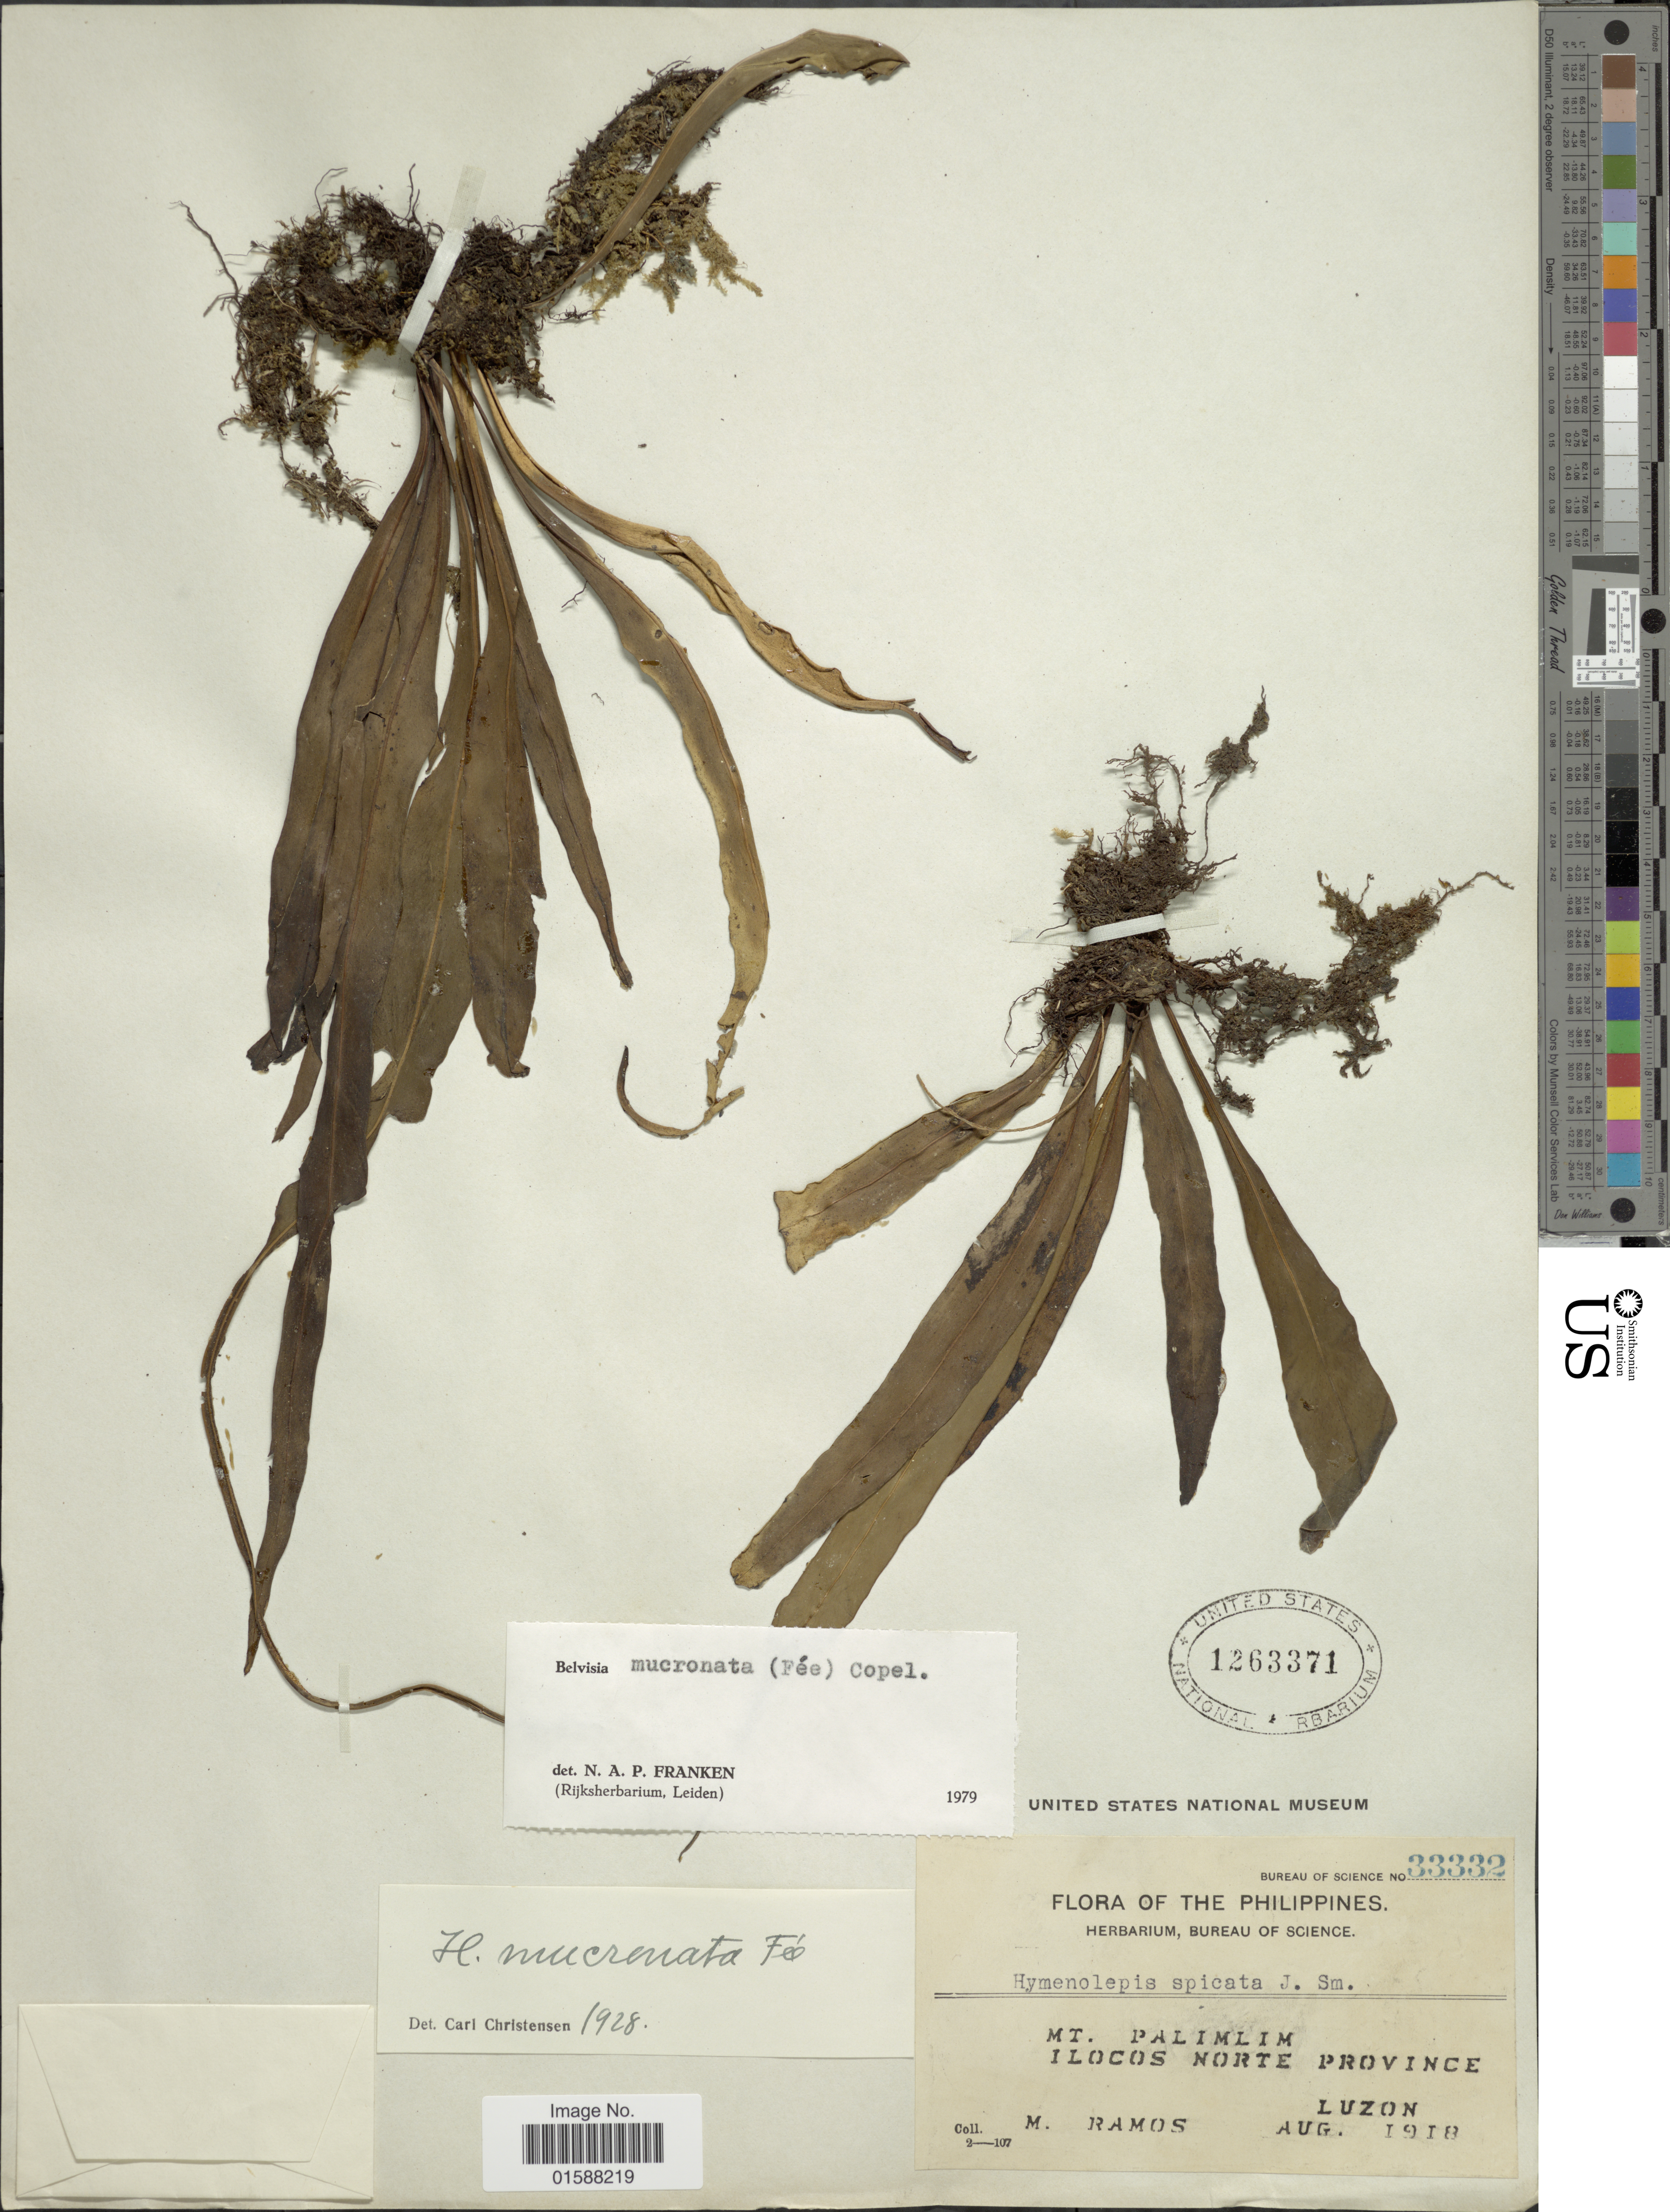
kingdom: Plantae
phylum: Tracheophyta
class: Polypodiopsida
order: Polypodiales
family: Polypodiaceae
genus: Lepisorus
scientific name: Lepisorus mucronatus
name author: (Fée) Li S. Wang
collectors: M. Ramos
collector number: Bureau of Science 33332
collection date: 1918-08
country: Philippines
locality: Mt. Palimlim. Ilocos Norte Province, Luzon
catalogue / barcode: US 1263371